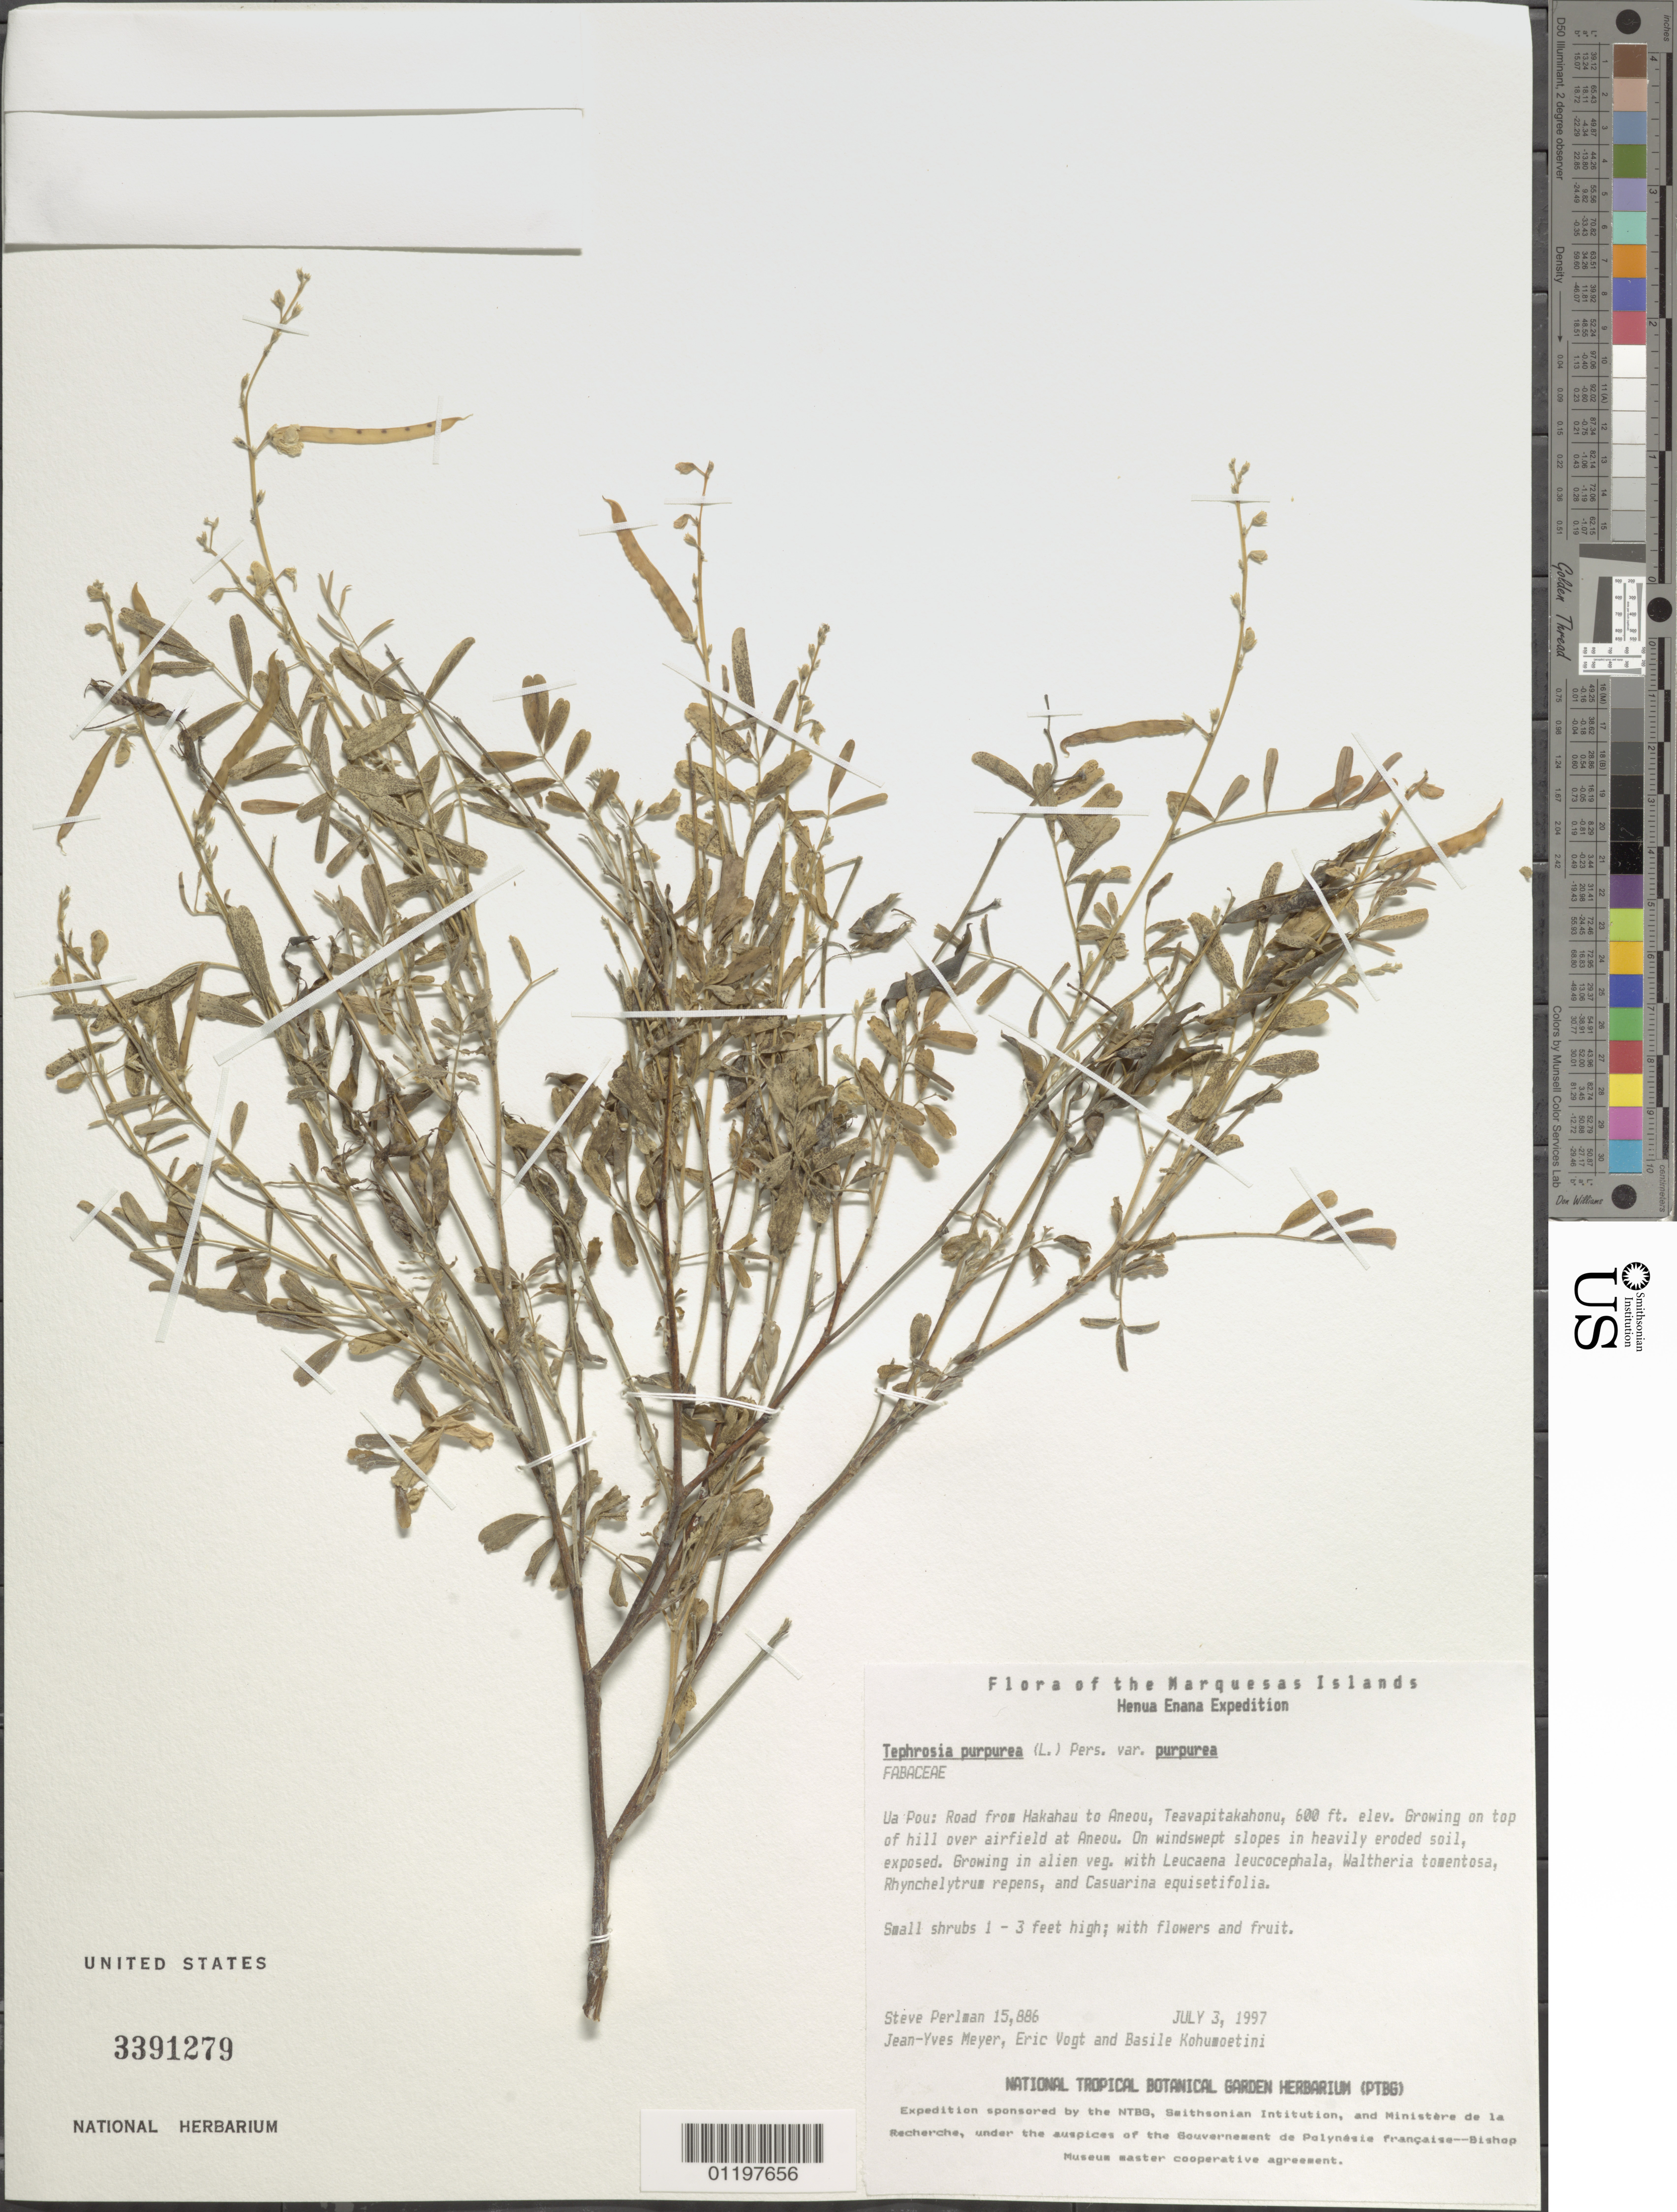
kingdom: Plantae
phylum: Tracheophyta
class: Magnoliopsida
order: Fabales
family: Fabaceae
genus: Tephrosia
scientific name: Tephrosia purpurea var. purpurea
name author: (L.) Pers.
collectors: S. P. Perlman, J.-Y. Meyer, E. Vogt & B. Kohumoetini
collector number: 15886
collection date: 1997-07-03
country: French Polynesia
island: Ua Pou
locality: Road from Hakahau to Aneou, Teavapitakahonu, on top of hill over airfield at Aneou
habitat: On windswept slopes in heavily eroded soil, exposed. Growing in alien veg.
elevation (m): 183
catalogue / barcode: US 3391279